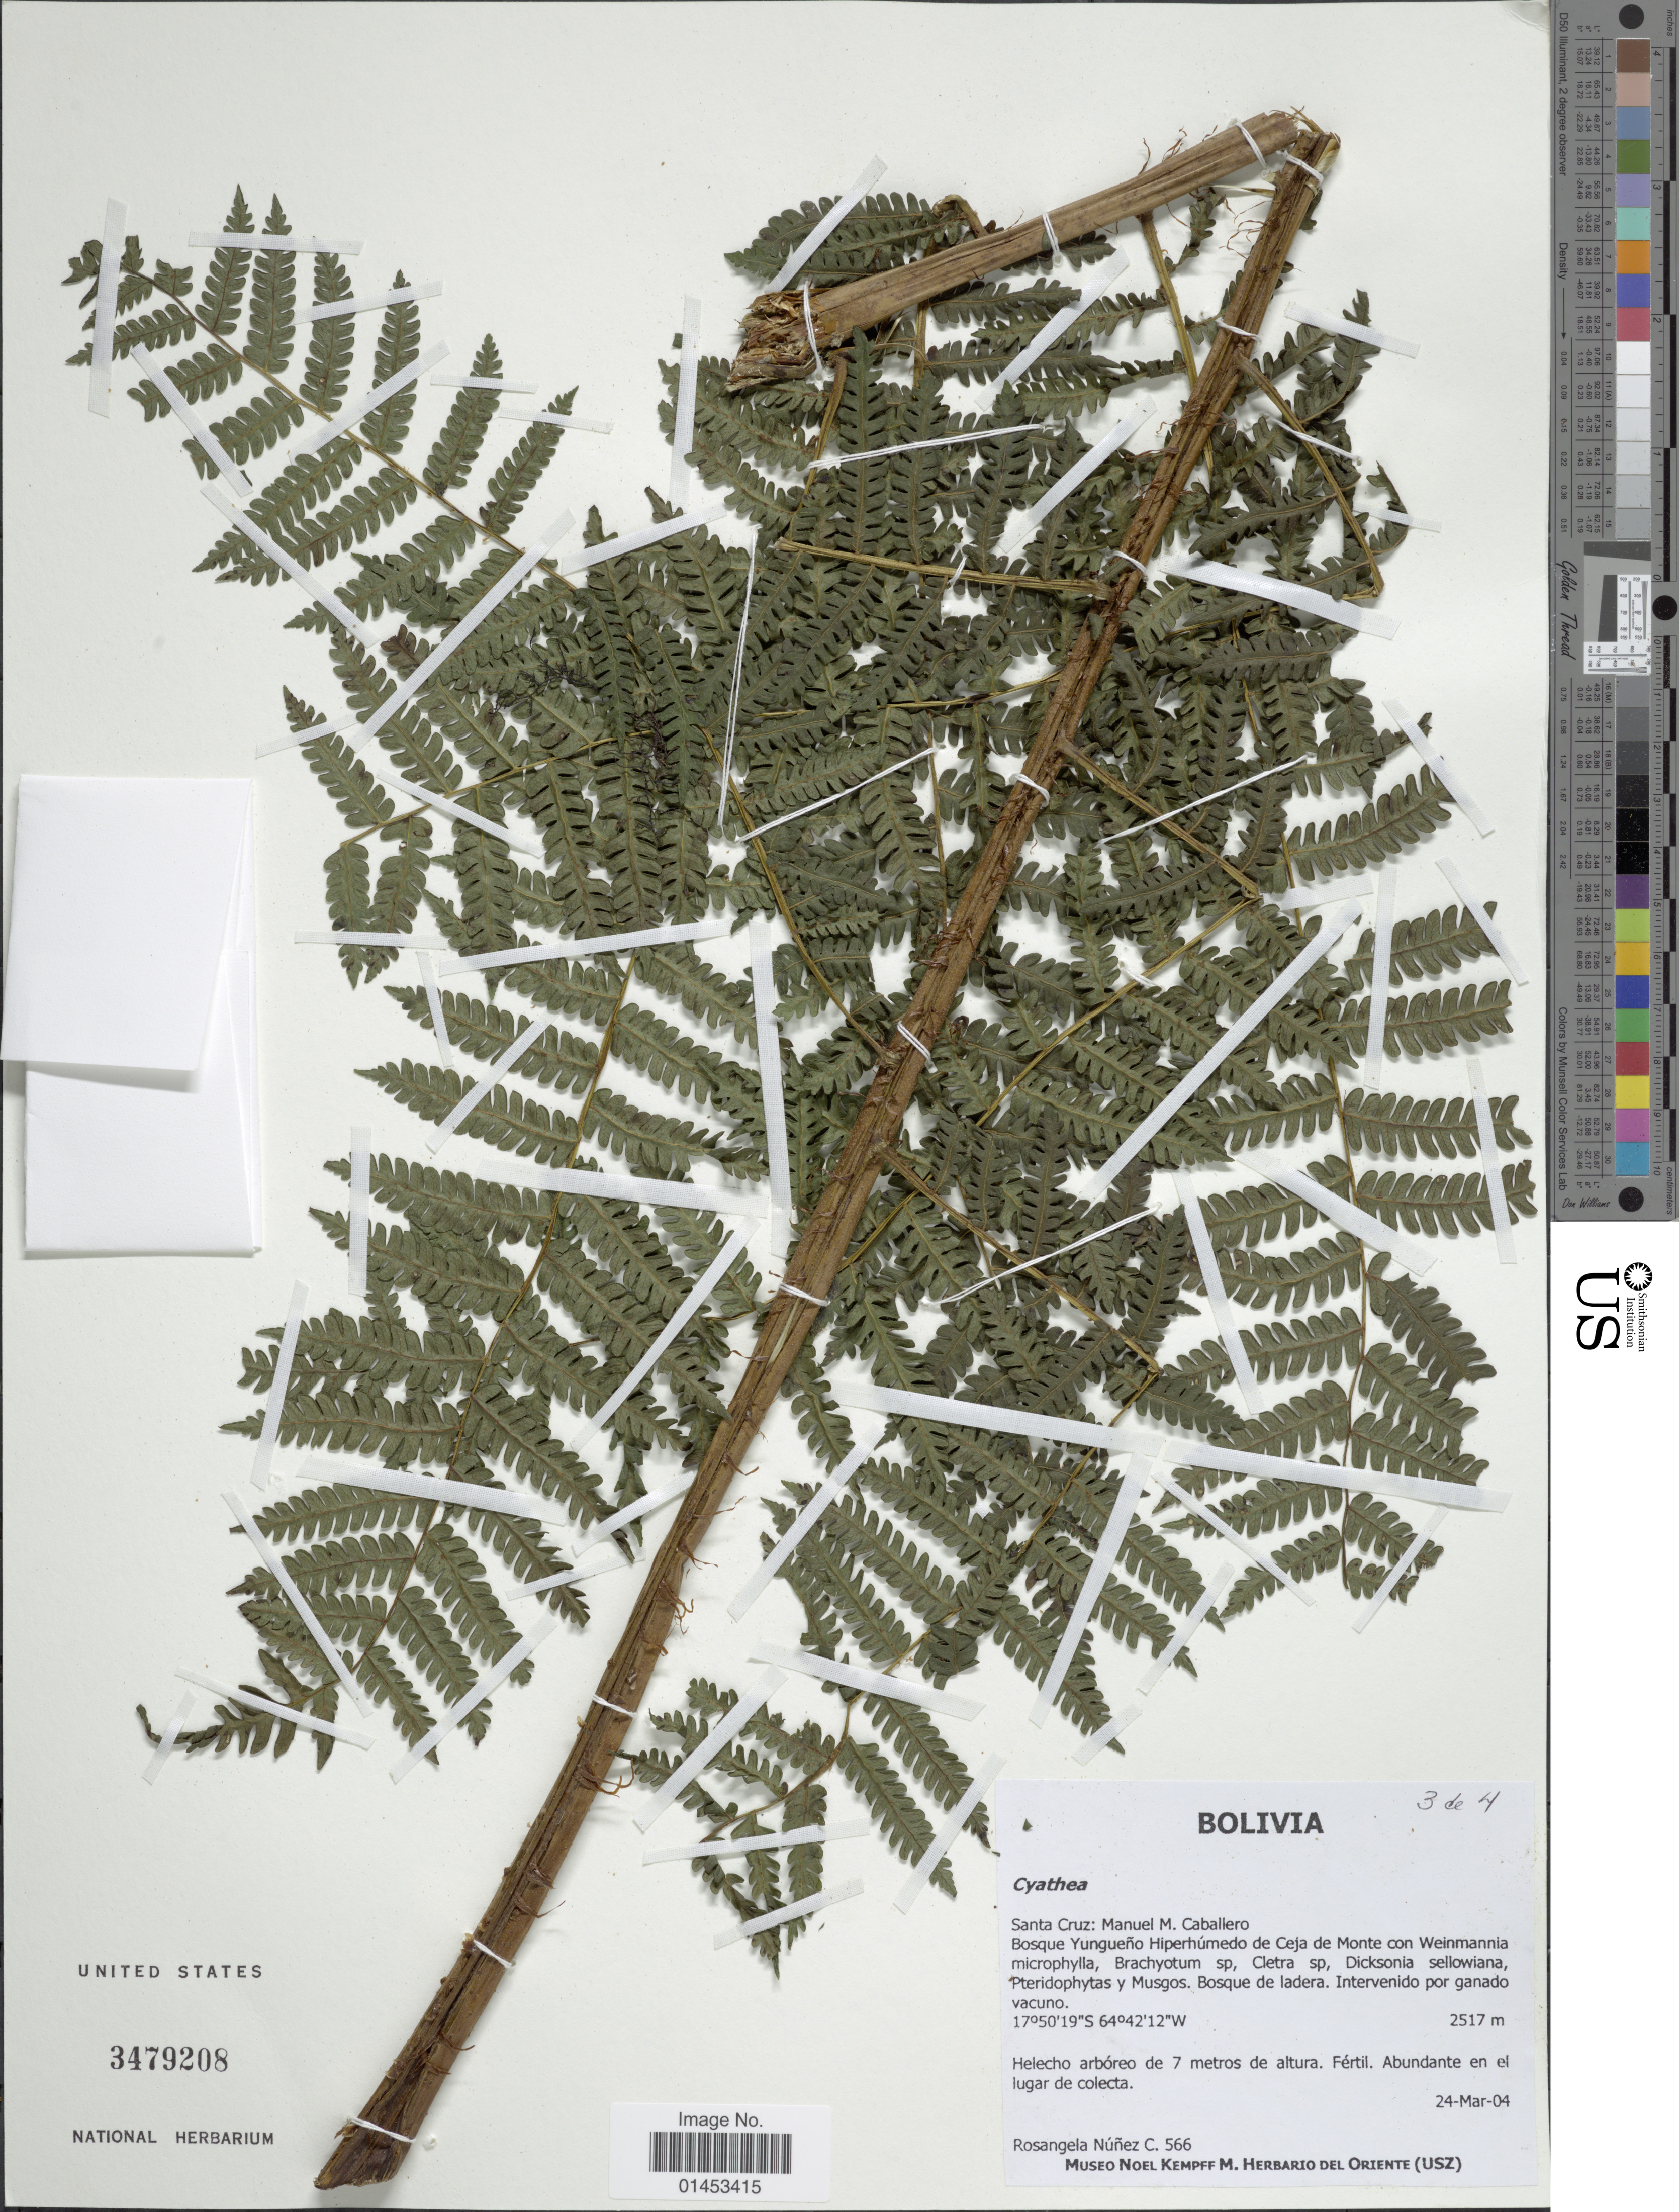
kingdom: Plantae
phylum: Tracheophyta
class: Polypodiopsida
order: Cyatheales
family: Cyatheaceae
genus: Cyathea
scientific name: Cyathea sp.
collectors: R. Núnez Cabrera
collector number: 566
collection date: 2004-03-24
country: Bolivia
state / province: Santa Cruz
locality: Santa Cruz: Manuel M. Caballero, Bosque Yungueno Hiperhumedo de Ceja de Monte con Weinmannia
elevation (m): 2517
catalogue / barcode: US 3479208